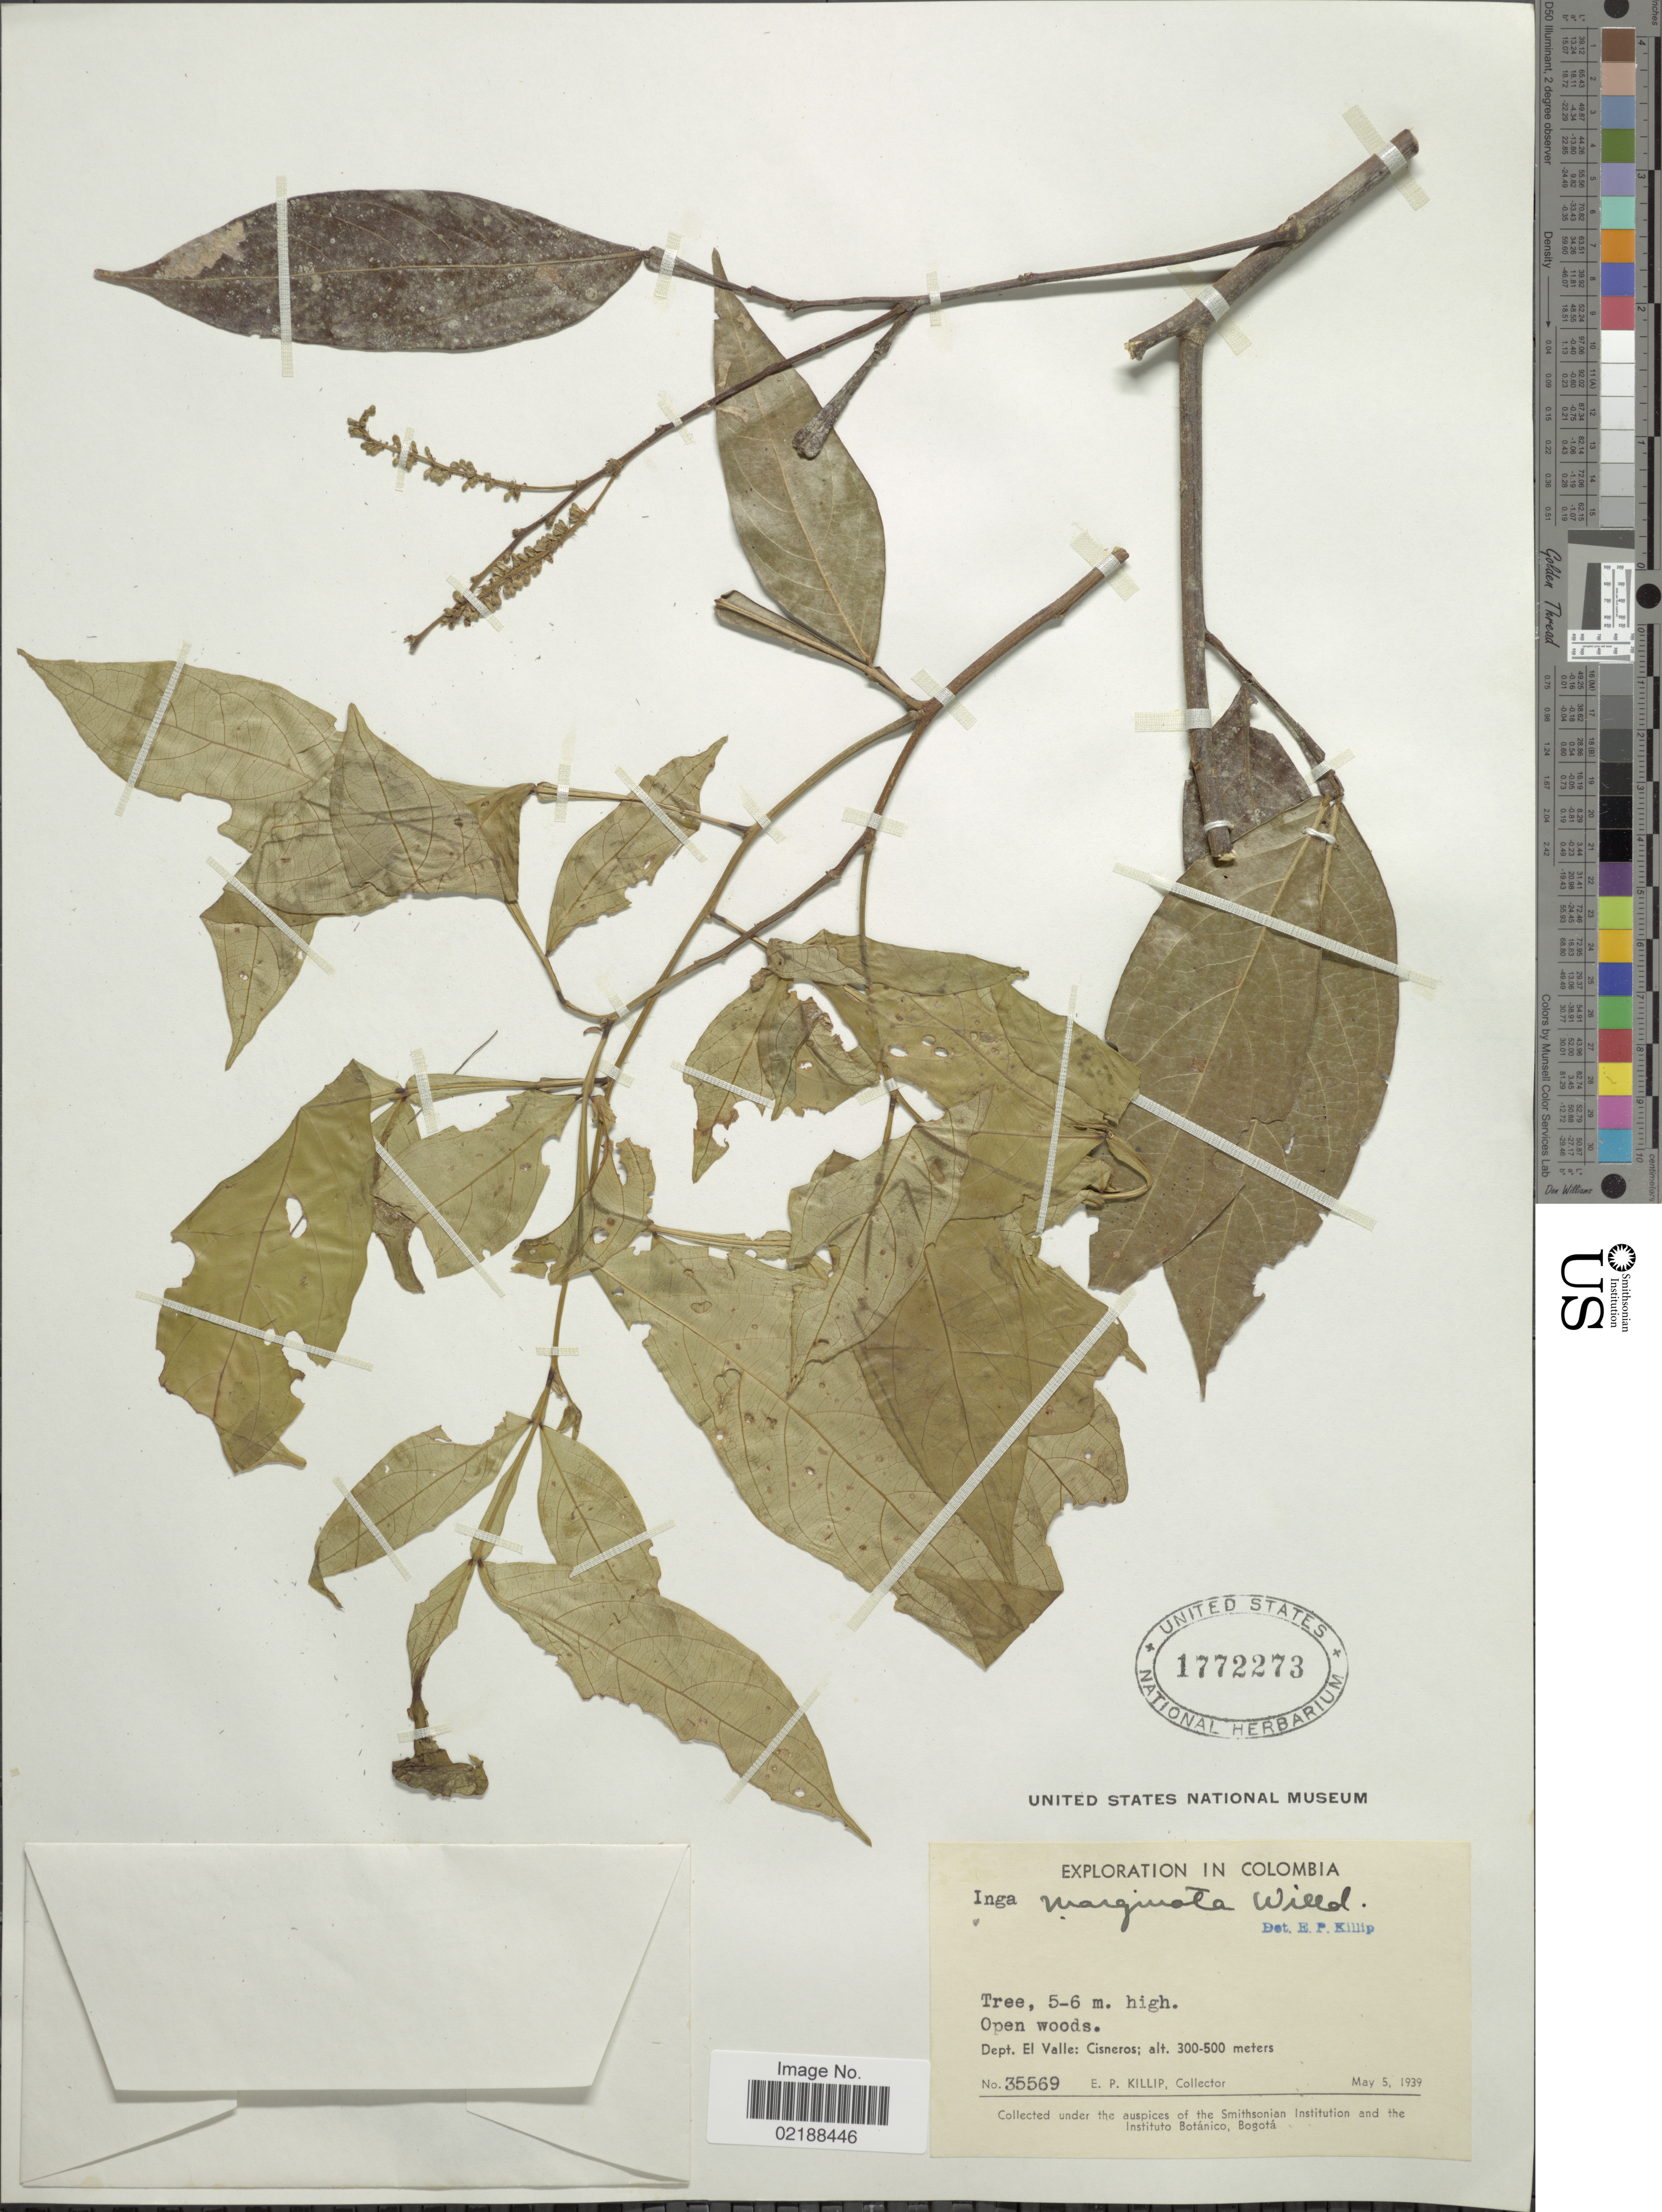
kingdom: Plantae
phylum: Tracheophyta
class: Magnoliopsida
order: Fabales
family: Fabaceae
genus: Inga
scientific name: Inga marginata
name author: Willd.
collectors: E. P. Killip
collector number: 35569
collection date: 1939-05-05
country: Colombia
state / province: Valle del Cauca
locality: Open woods, Dept. El Valle: Cisneros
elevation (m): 300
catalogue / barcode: US 1772273